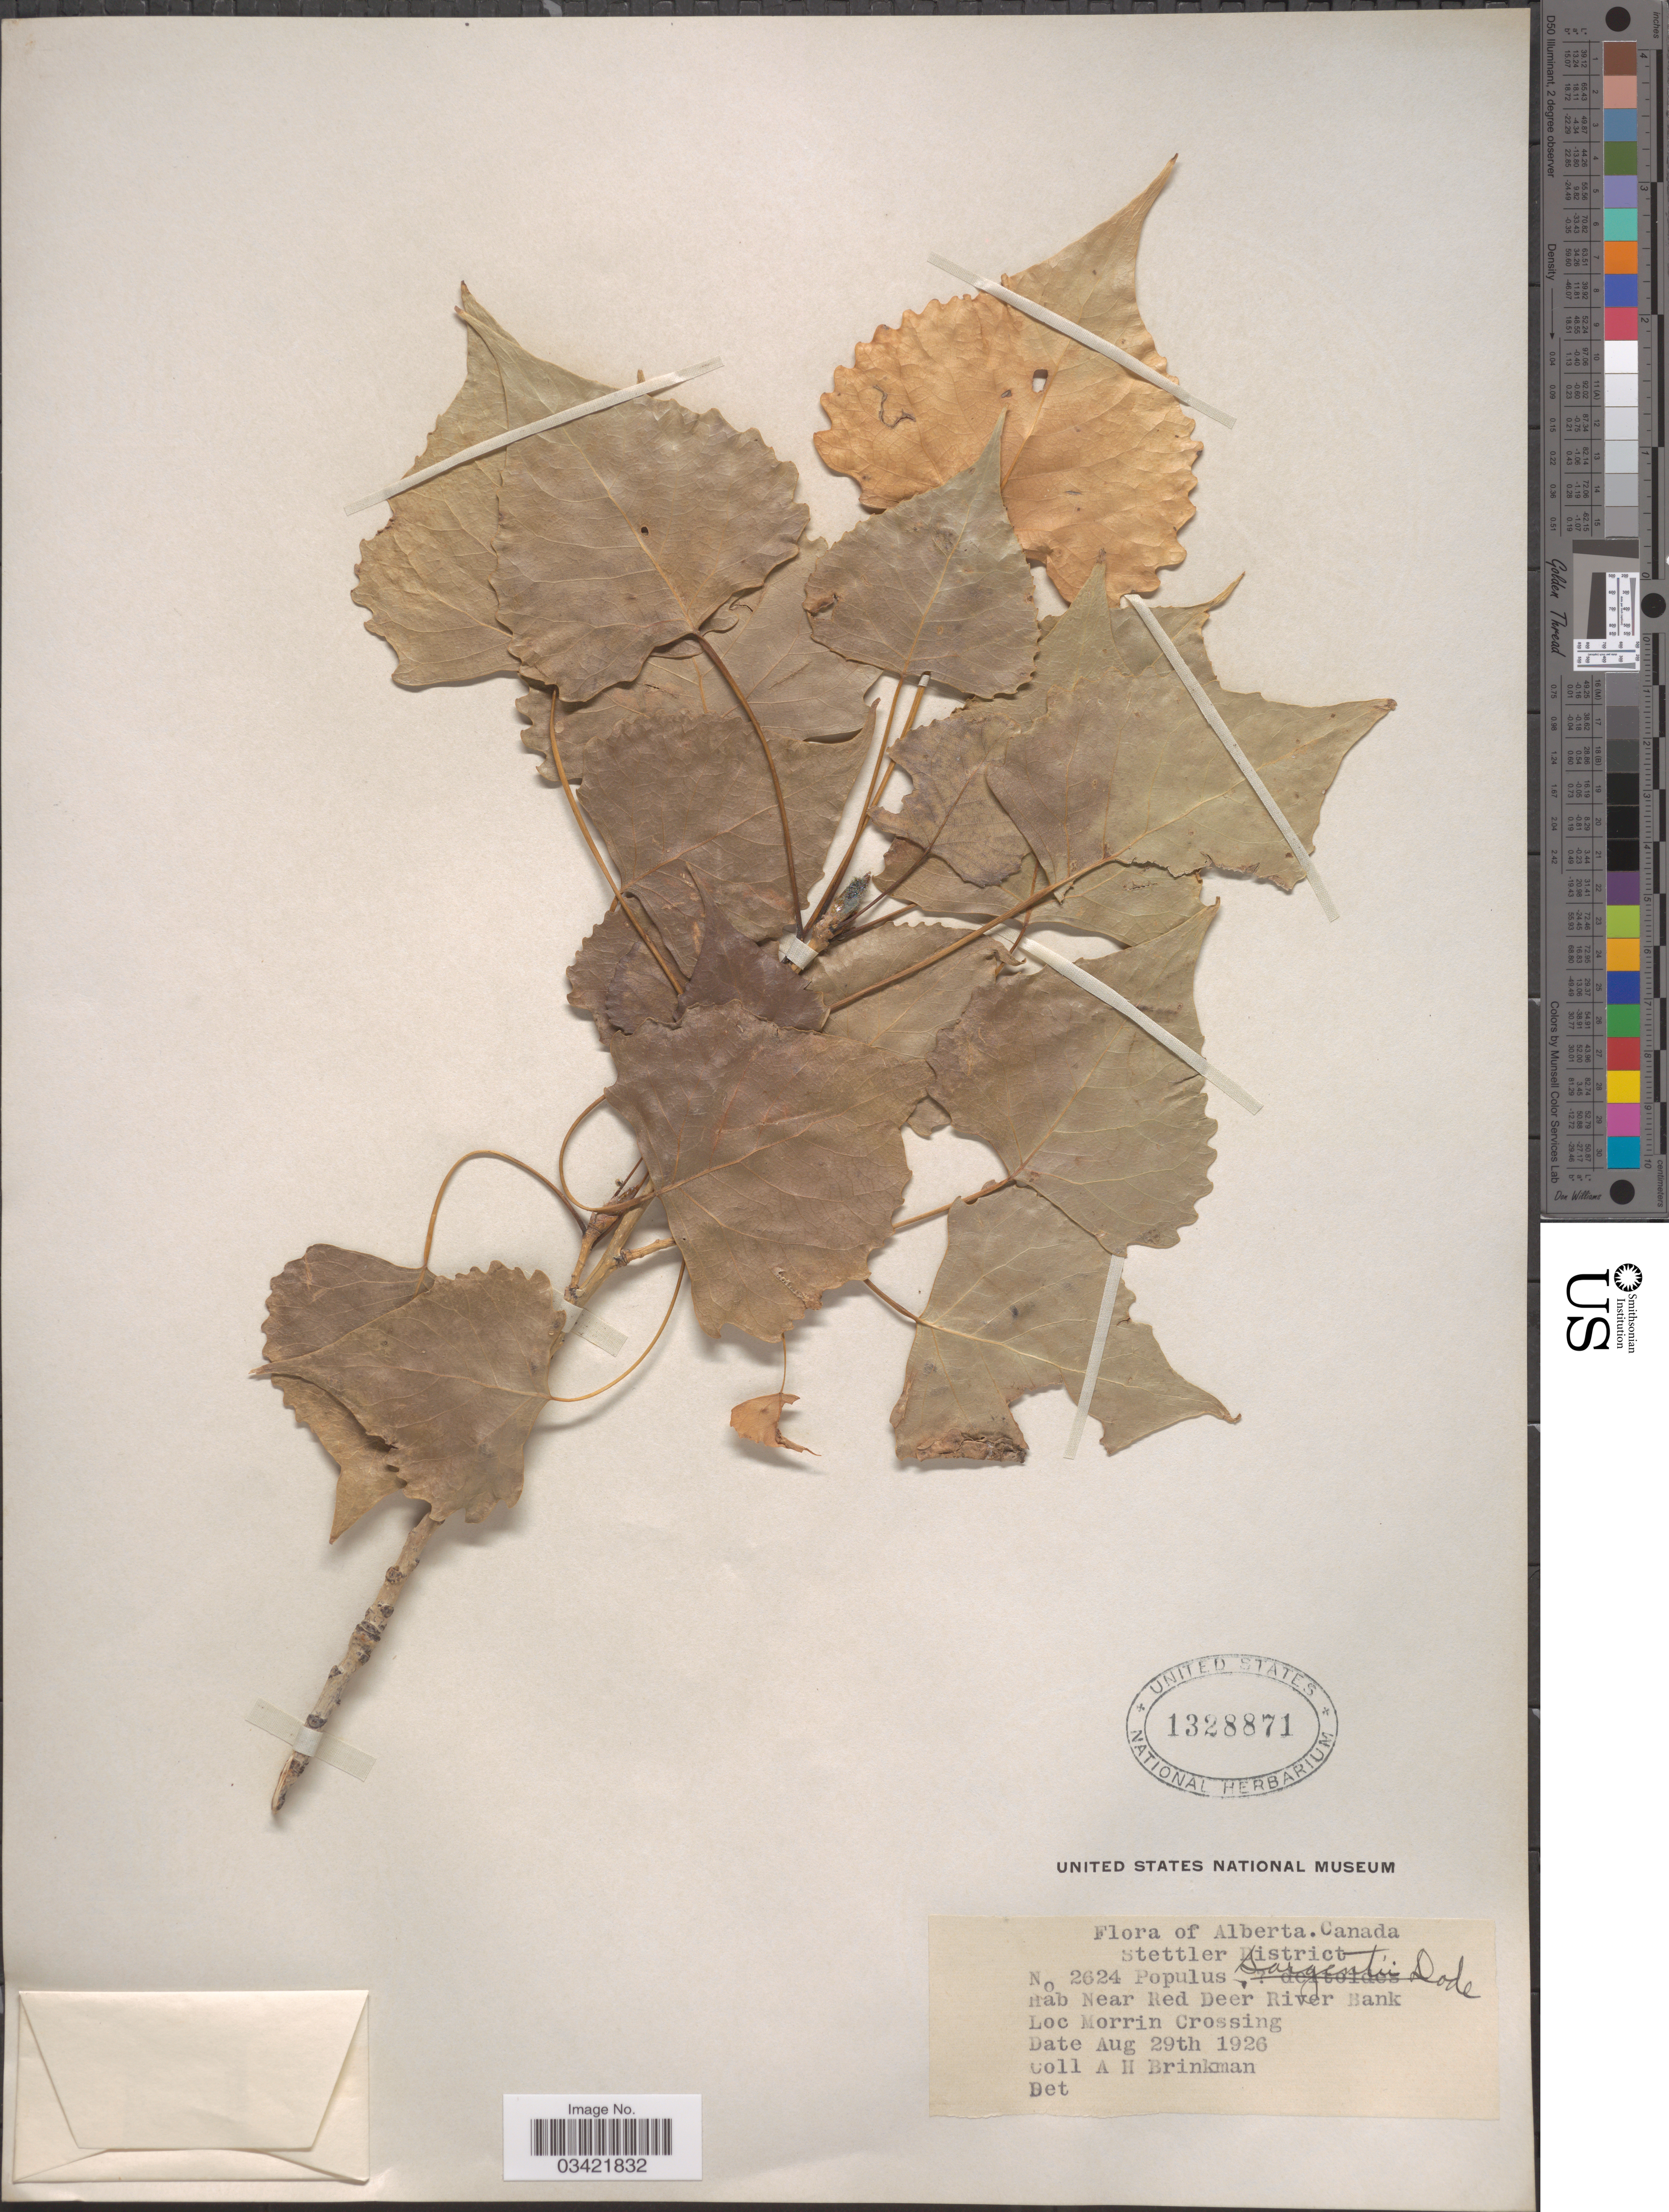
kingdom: Plantae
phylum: Tracheophyta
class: Magnoliopsida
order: Malpighiales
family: Salicaceae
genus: Populus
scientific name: Populus deltoides subsp. monilifera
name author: (Aiton) Eckenw.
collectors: A. Brinkman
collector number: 2624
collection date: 1926-08-29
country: Canada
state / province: Alberta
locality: Stettler District. Near Red Deer River Bank. Morrin Crossing.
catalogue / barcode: US 1328871